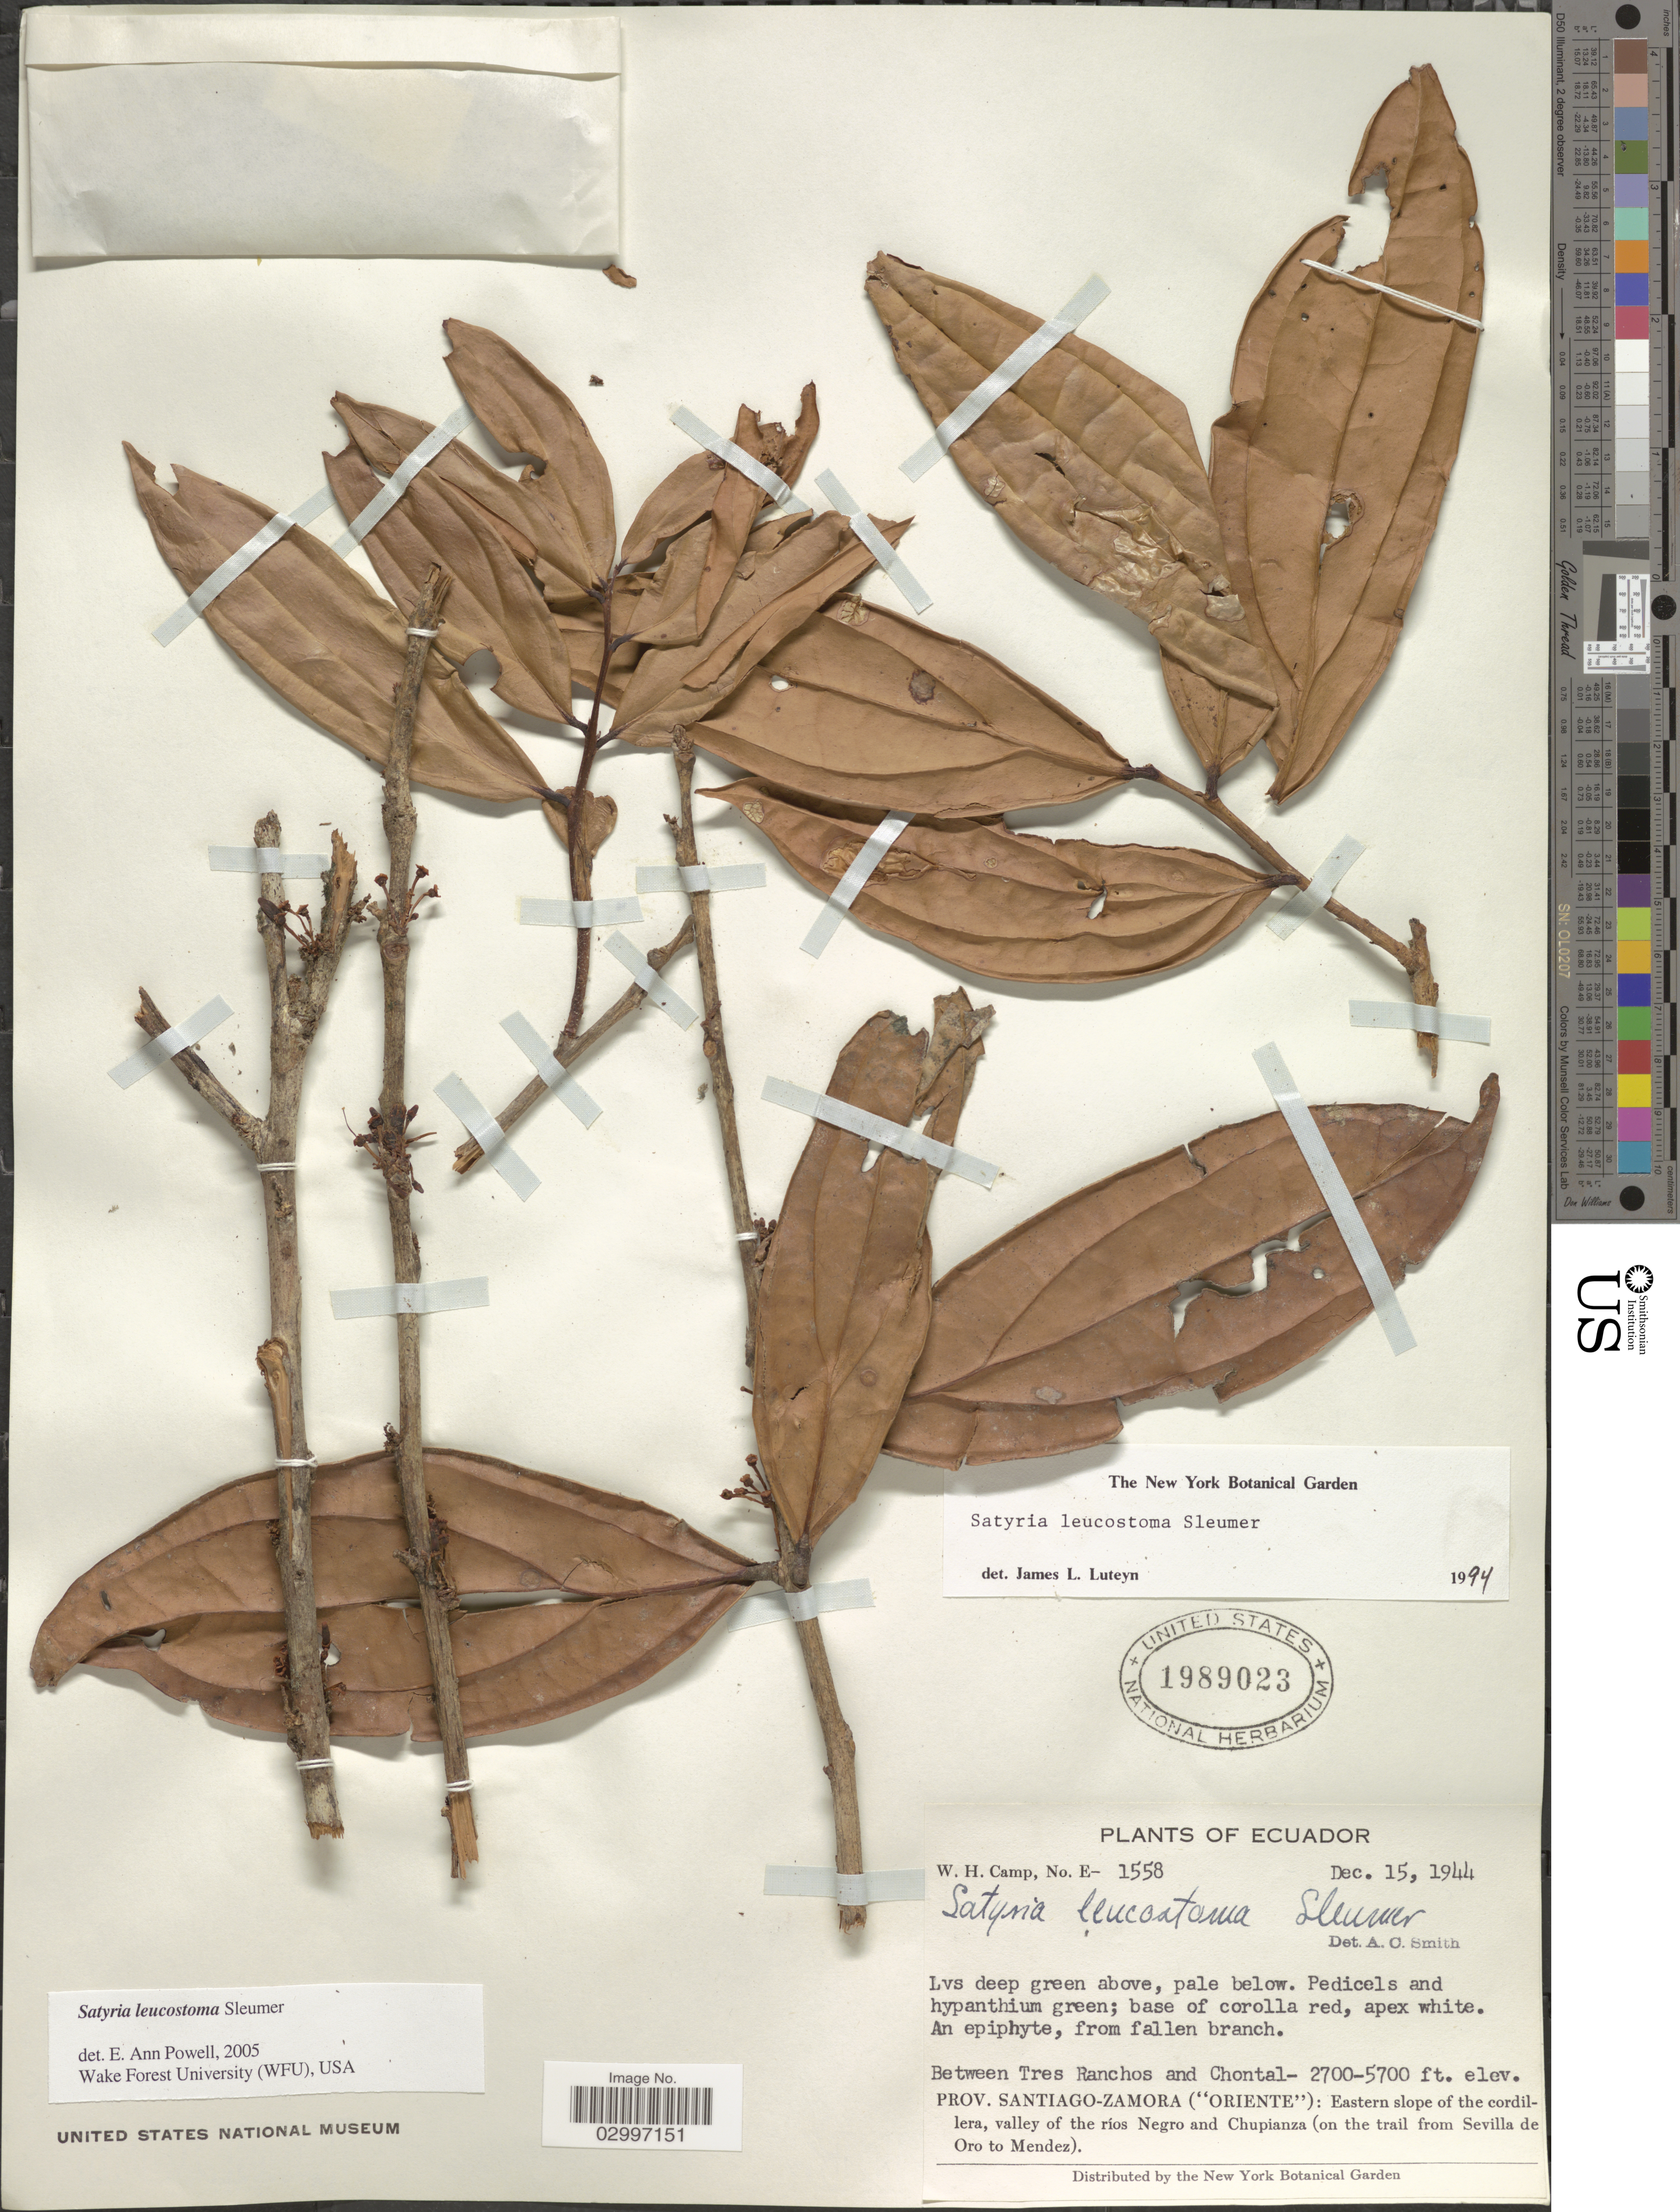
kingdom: Plantae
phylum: Tracheophyta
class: Magnoliopsida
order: Ericales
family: Ericaceae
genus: Satyria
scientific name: Satyria leucostoma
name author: Sleumer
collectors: W. H. Camp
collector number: E-1558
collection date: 1944-12-15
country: Ecuador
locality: Between Tres Ranchos and Chontal, Prov. Santiago-Zamora ("Oriente"): Eastern slope of the cordillera, valley of the ríos Negro and Chupianza (on the trail from Sevilla de Oro to Mendez).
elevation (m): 823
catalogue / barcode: US 1989023